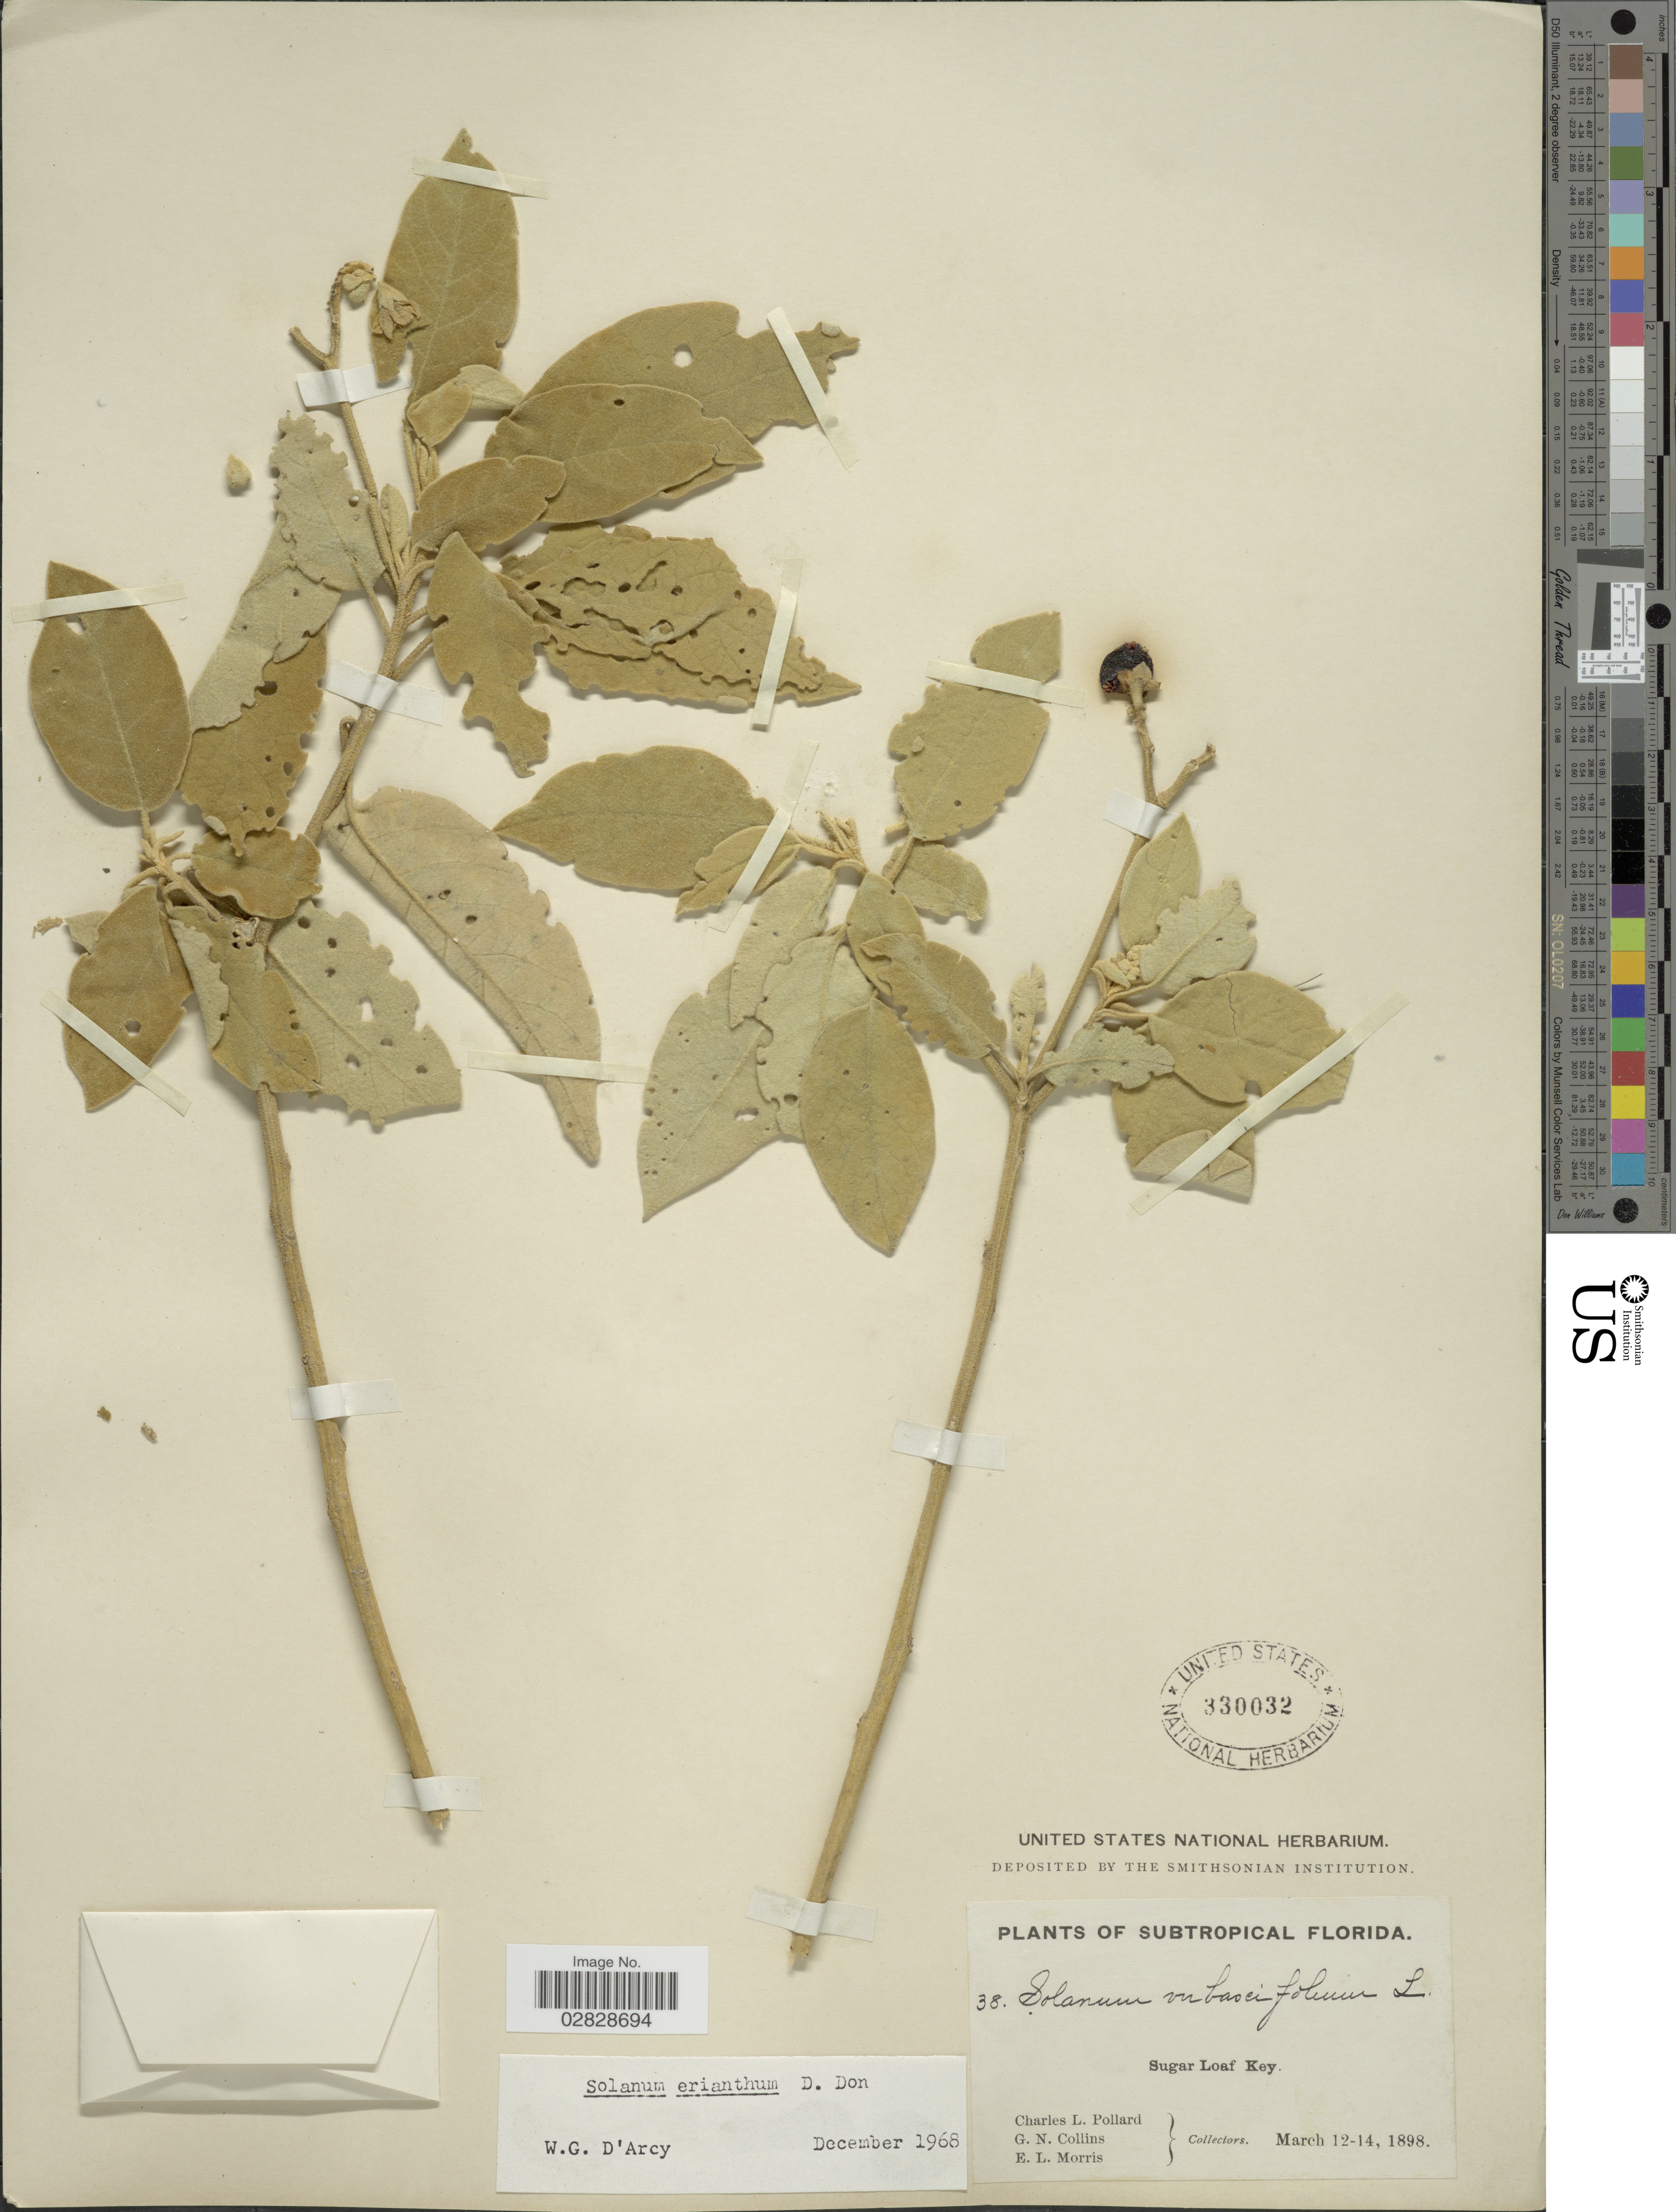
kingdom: Plantae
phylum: Tracheophyta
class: Magnoliopsida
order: Solanales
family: Solanaceae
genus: Solanum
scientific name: Solanum erianthum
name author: D. Don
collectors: C. L. Pollard, G. Collins & E. Morris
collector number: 38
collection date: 1898-03-12/1898-03-14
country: United States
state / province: Florida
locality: Subtropical Florida. Sugar Loaf Key.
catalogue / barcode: US 330032